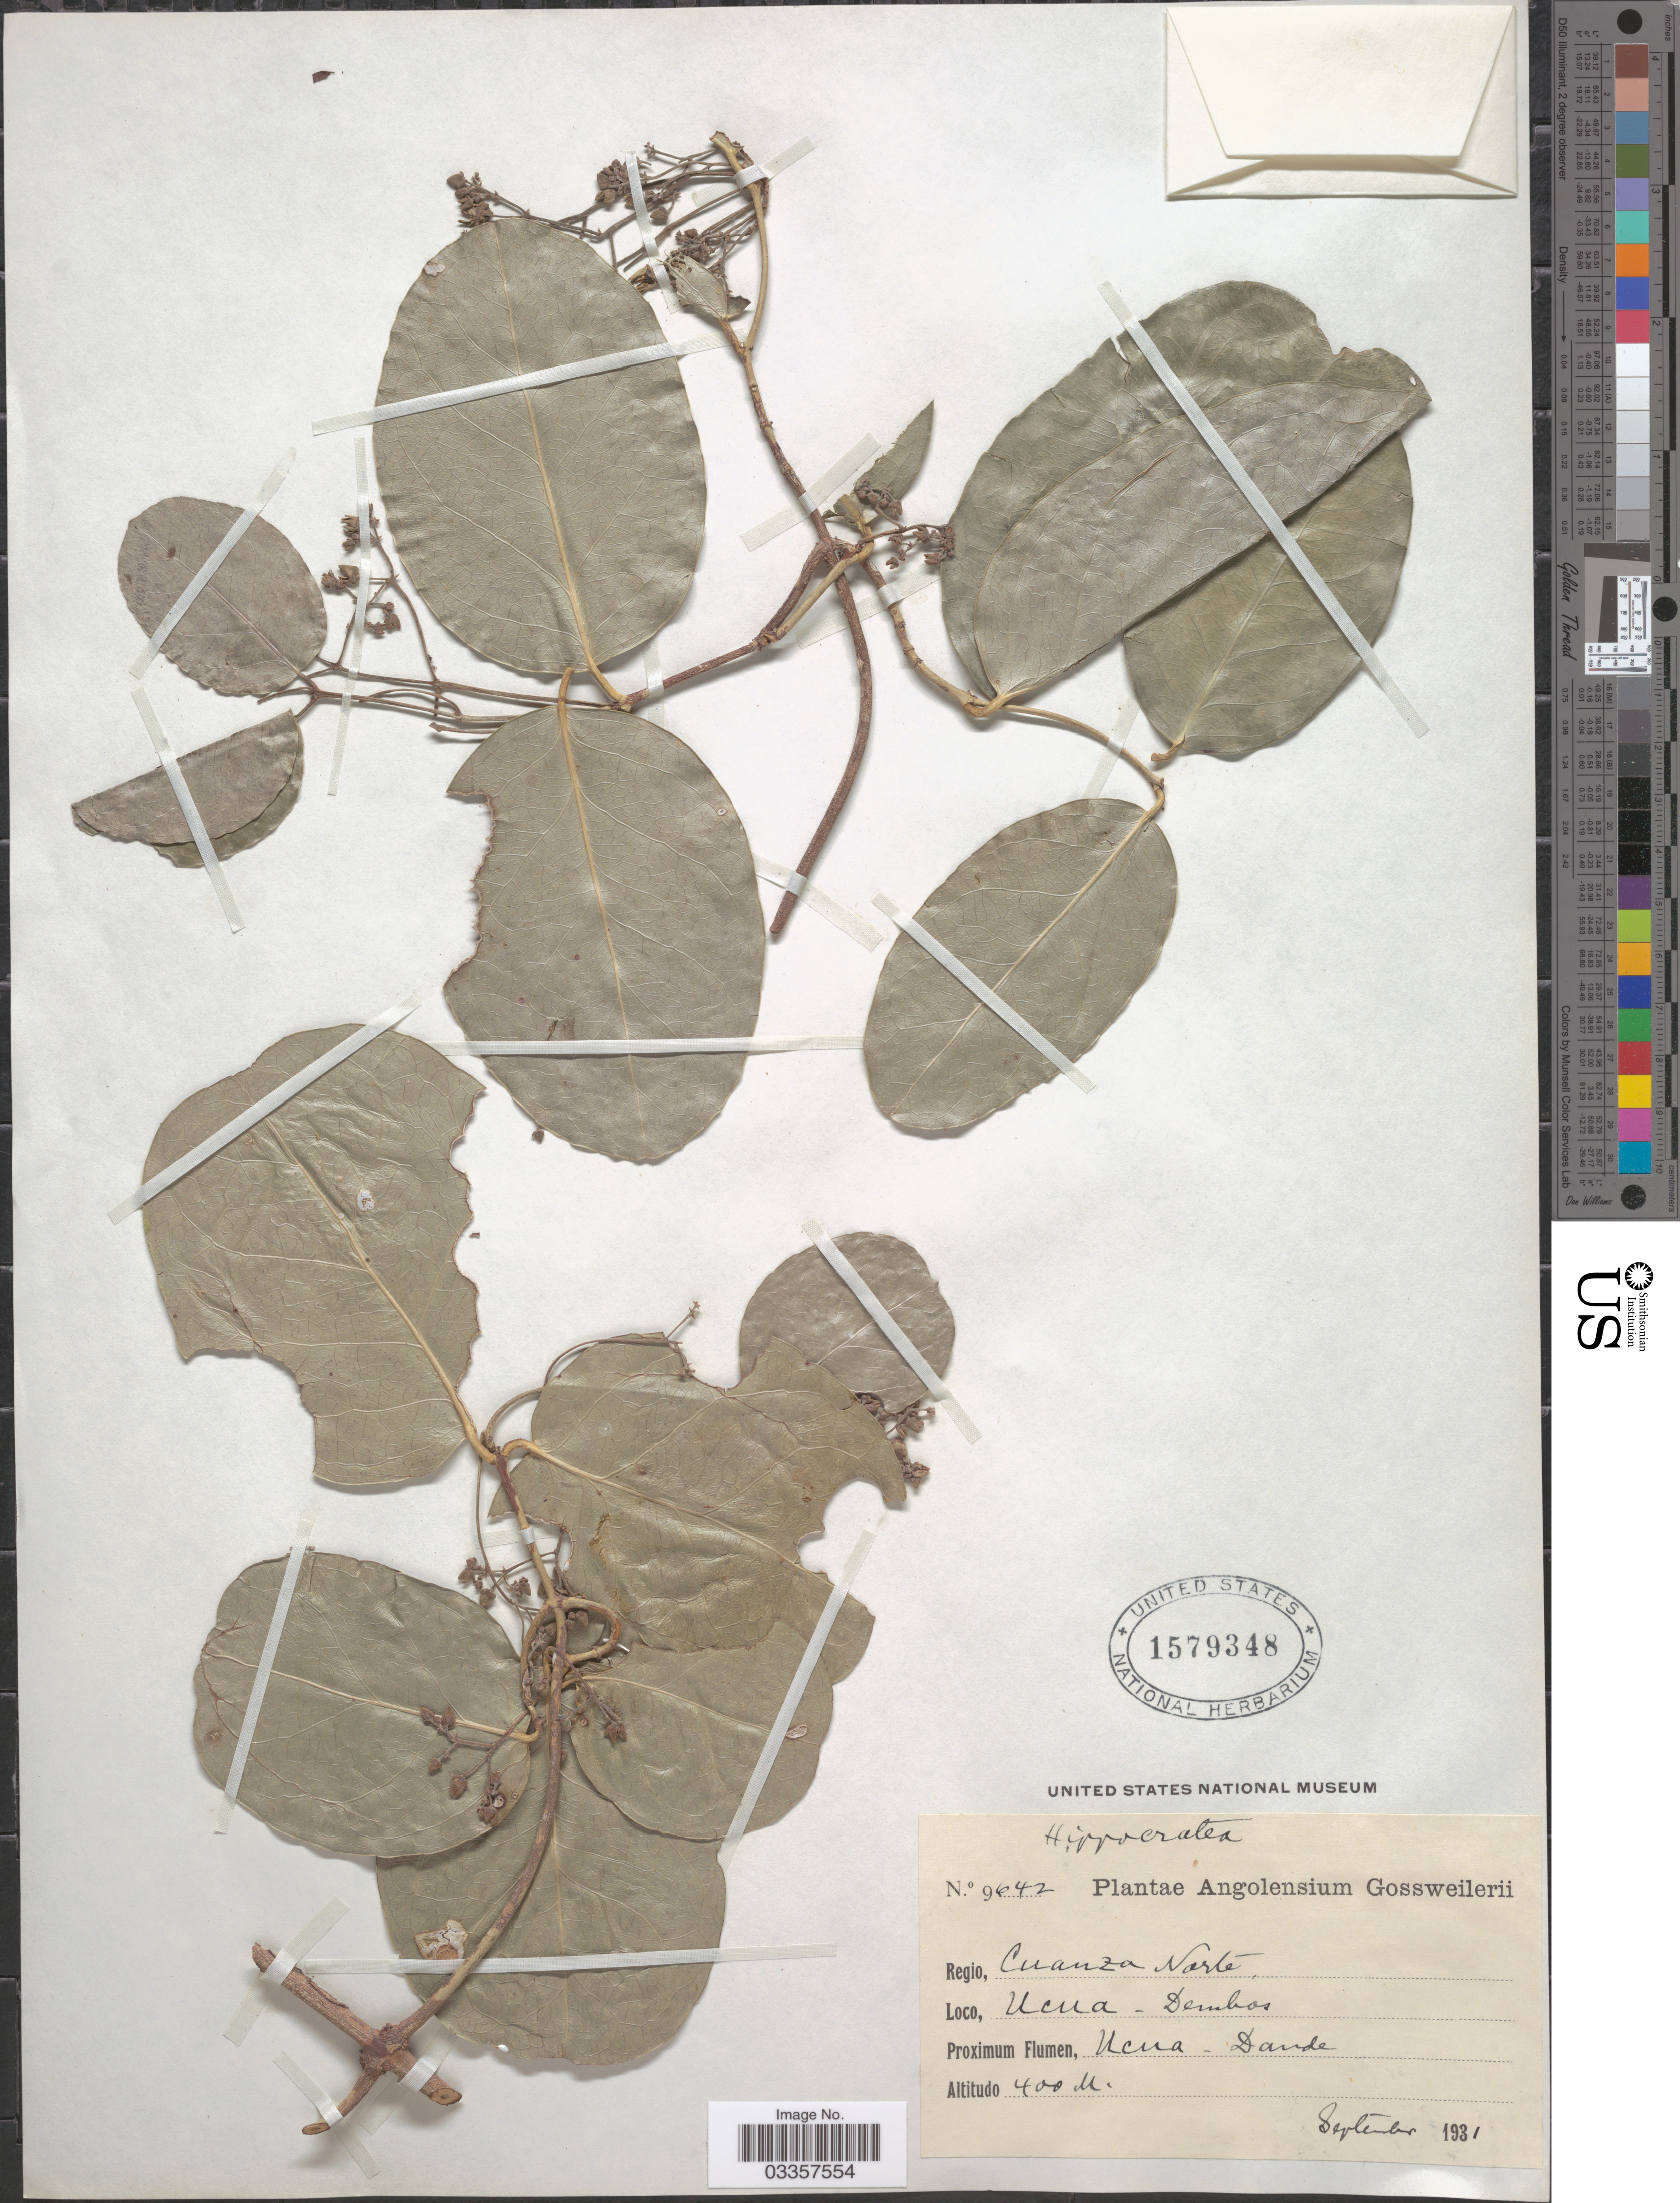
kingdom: Plantae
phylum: Tracheophyta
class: Magnoliopsida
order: Celastrales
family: Celastraceae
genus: Hippocratea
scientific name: Hippocratea sp.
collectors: -. Gossweiler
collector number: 9642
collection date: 1931-09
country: Angola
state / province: Cuanza Norte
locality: Regio, Cuanza Norte. Ucua - Dembos. Proximum Flumen, Ucua - Dande.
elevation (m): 400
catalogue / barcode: US 1579348